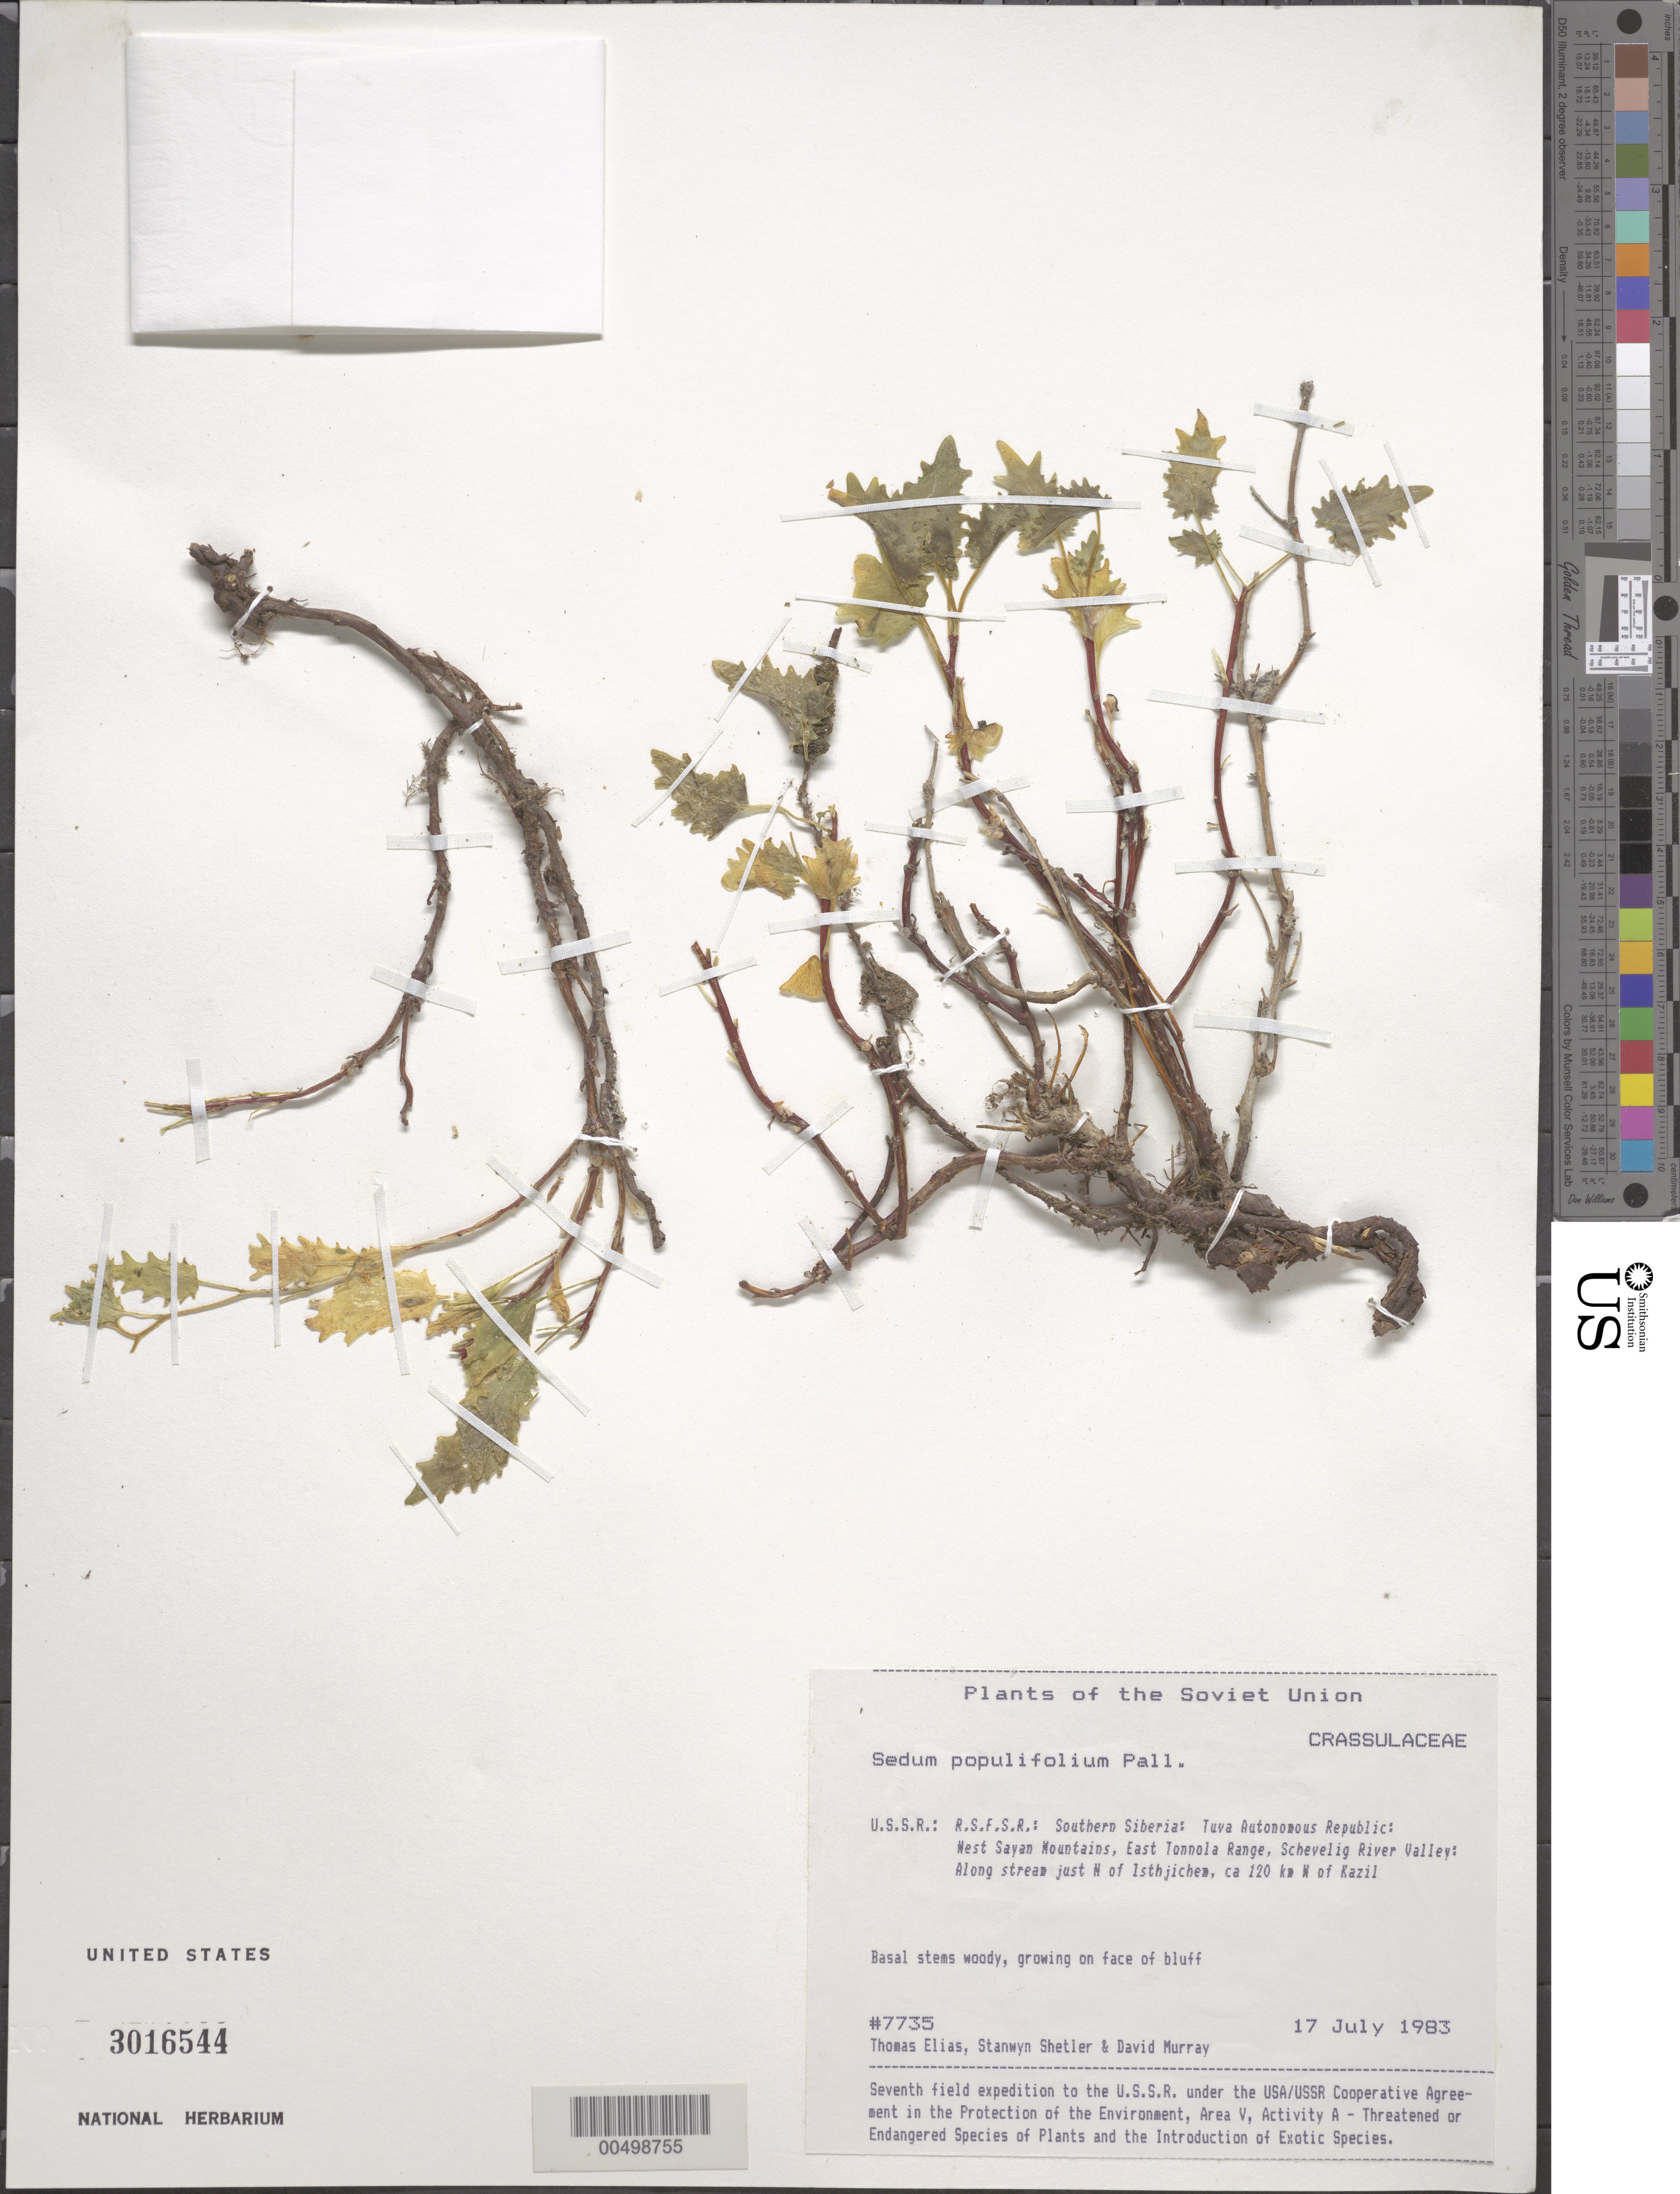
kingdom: Plantae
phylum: Tracheophyta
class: Magnoliopsida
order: Saxifragales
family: Crassulaceae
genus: Hylotelephium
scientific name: Hylotelephium populifolium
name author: (Pall.) H. Ohba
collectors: T. Elias, S. Shetler & D. F. Murray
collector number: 7735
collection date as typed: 17 Jul 1983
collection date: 1983-07-17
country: Russian Federation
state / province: Tuva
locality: West Sayan Mountains, East Tonnola [Tannu-Ola] Mountain Range, Schevelig River Valley, just N of Isthjichem [Ishti-Khem], *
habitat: growing on face of bluff, along stream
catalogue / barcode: US 3016544